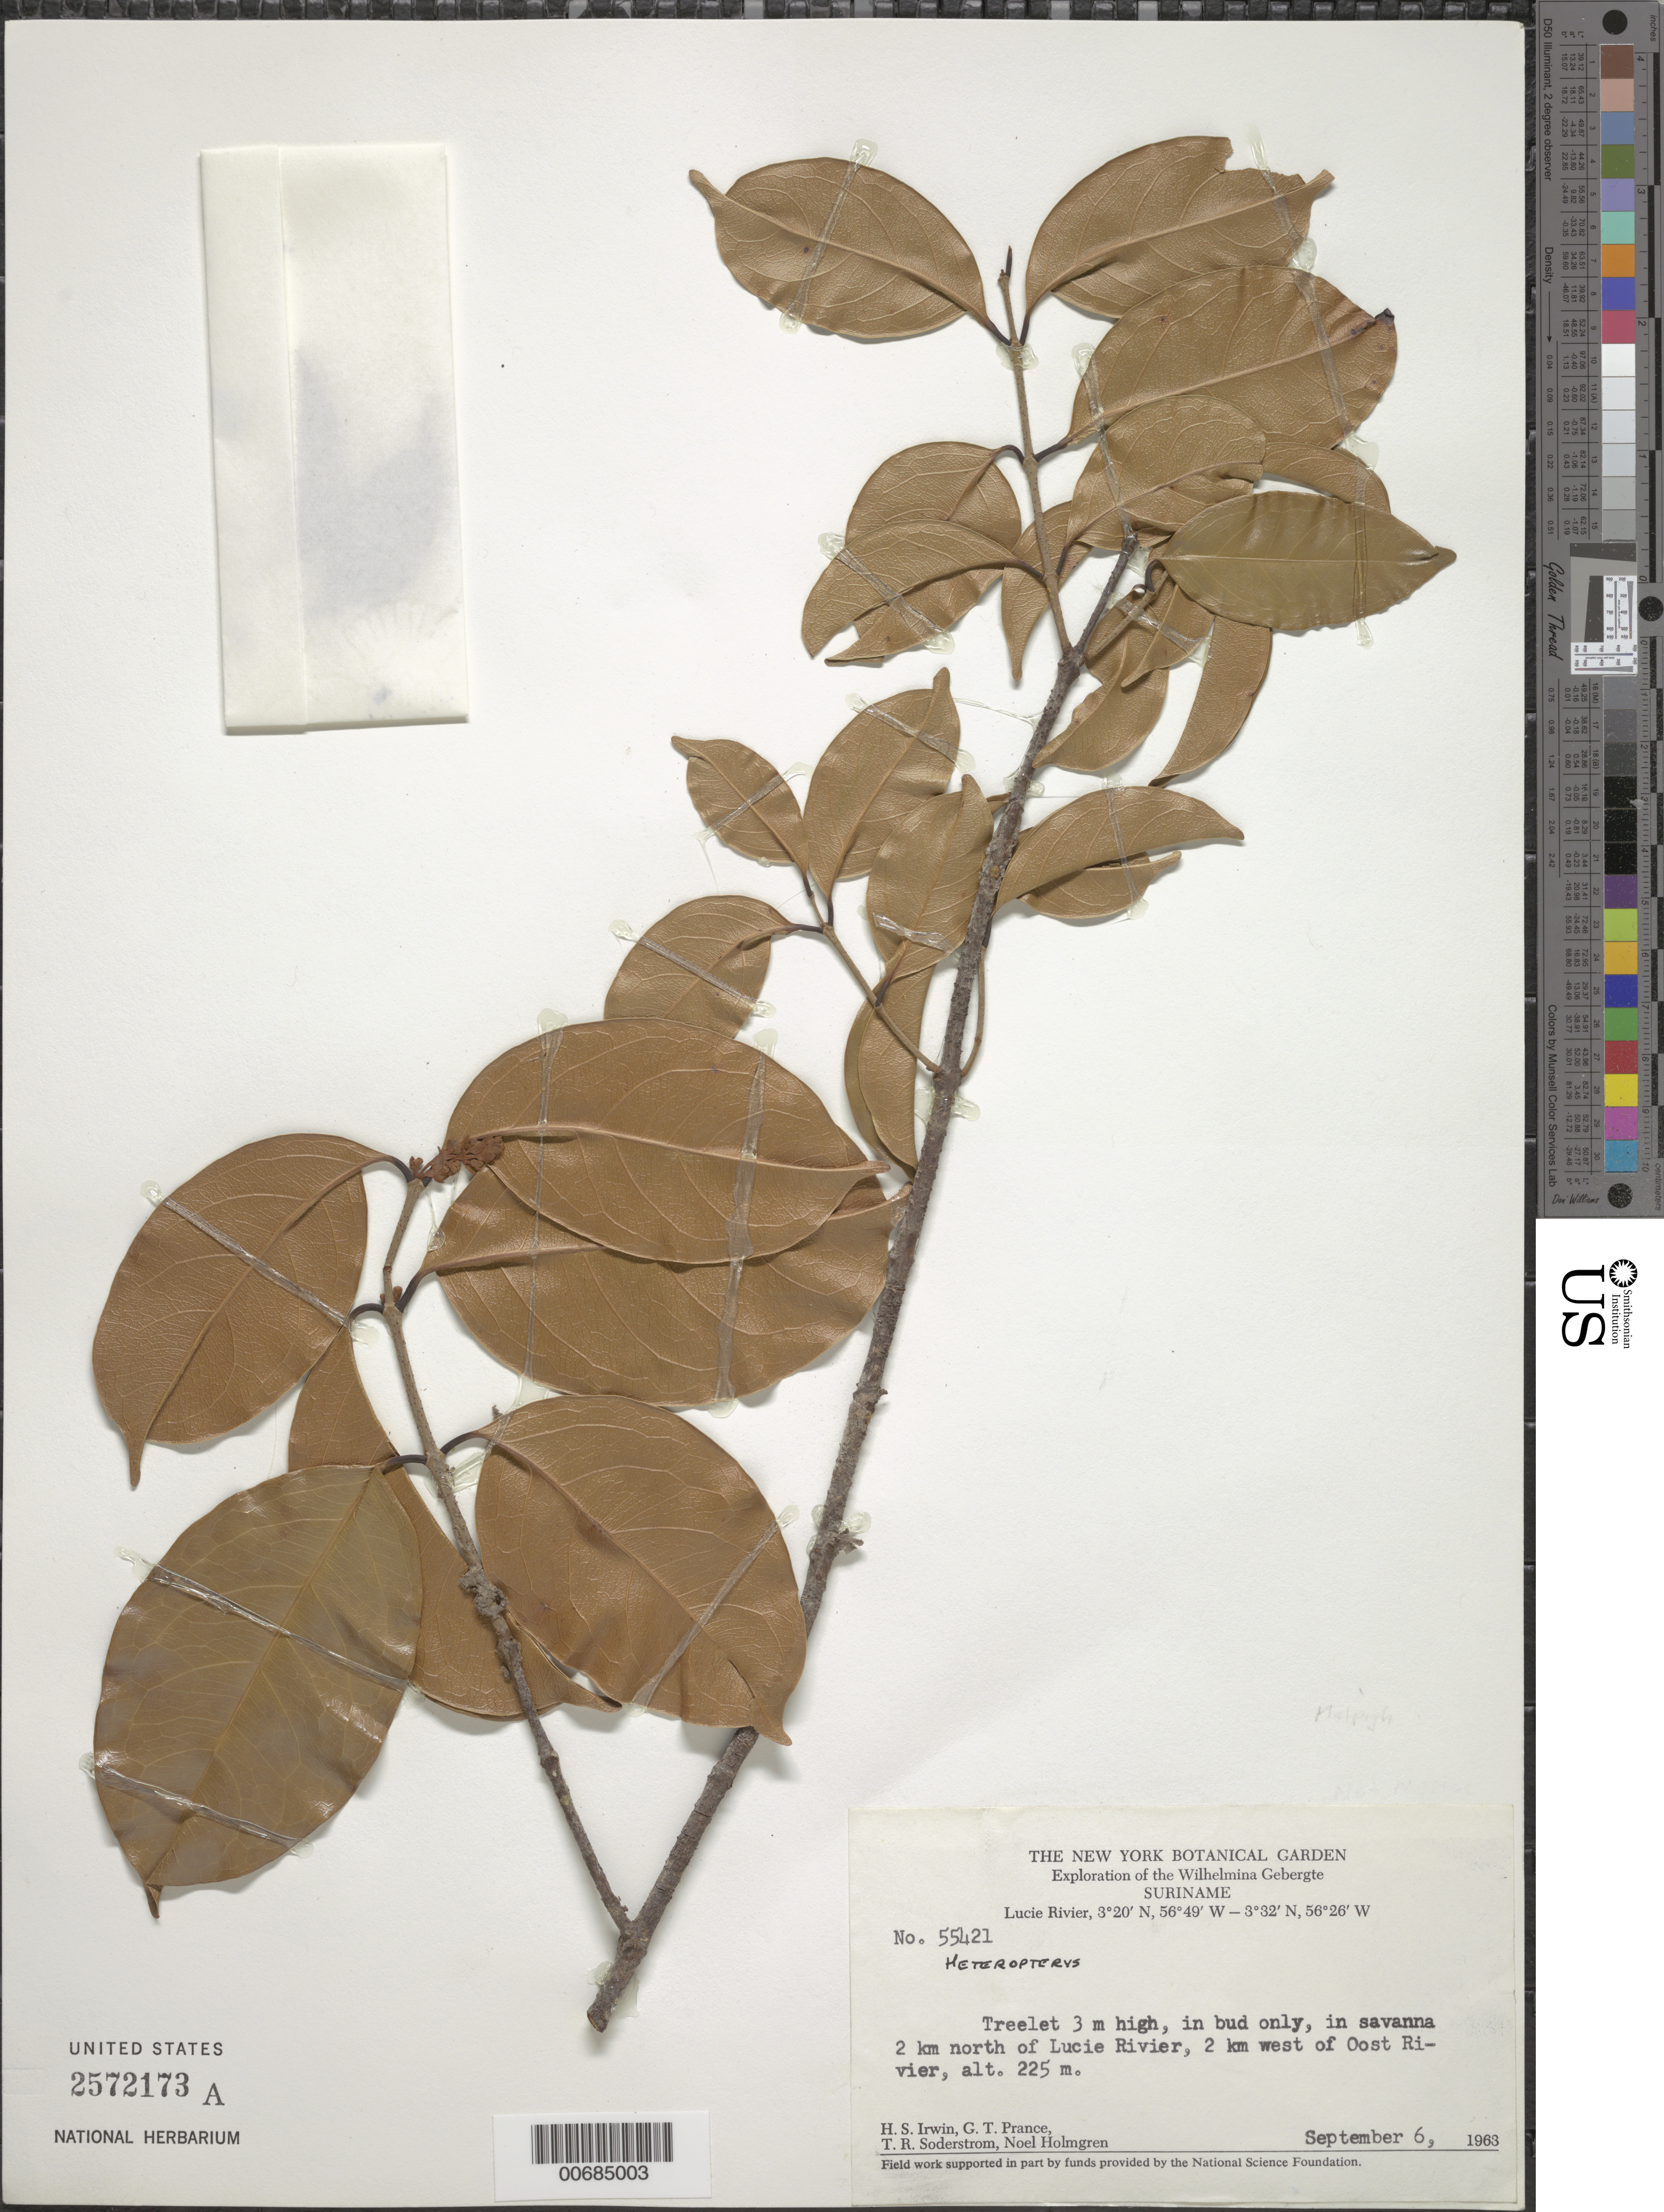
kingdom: Plantae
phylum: Tracheophyta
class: Magnoliopsida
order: Malpighiales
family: Malpighiaceae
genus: Heteropterys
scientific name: Heteropterys sp.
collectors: H. Irwin, G. T. Prance, T. R. Soderstrom & N. H. Holmgren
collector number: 55421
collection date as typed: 6-Sep-63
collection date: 1963-09-06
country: Suriname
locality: Lucie R., 2 km W of Oost R.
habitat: Savanna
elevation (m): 225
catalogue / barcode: US 2572173A